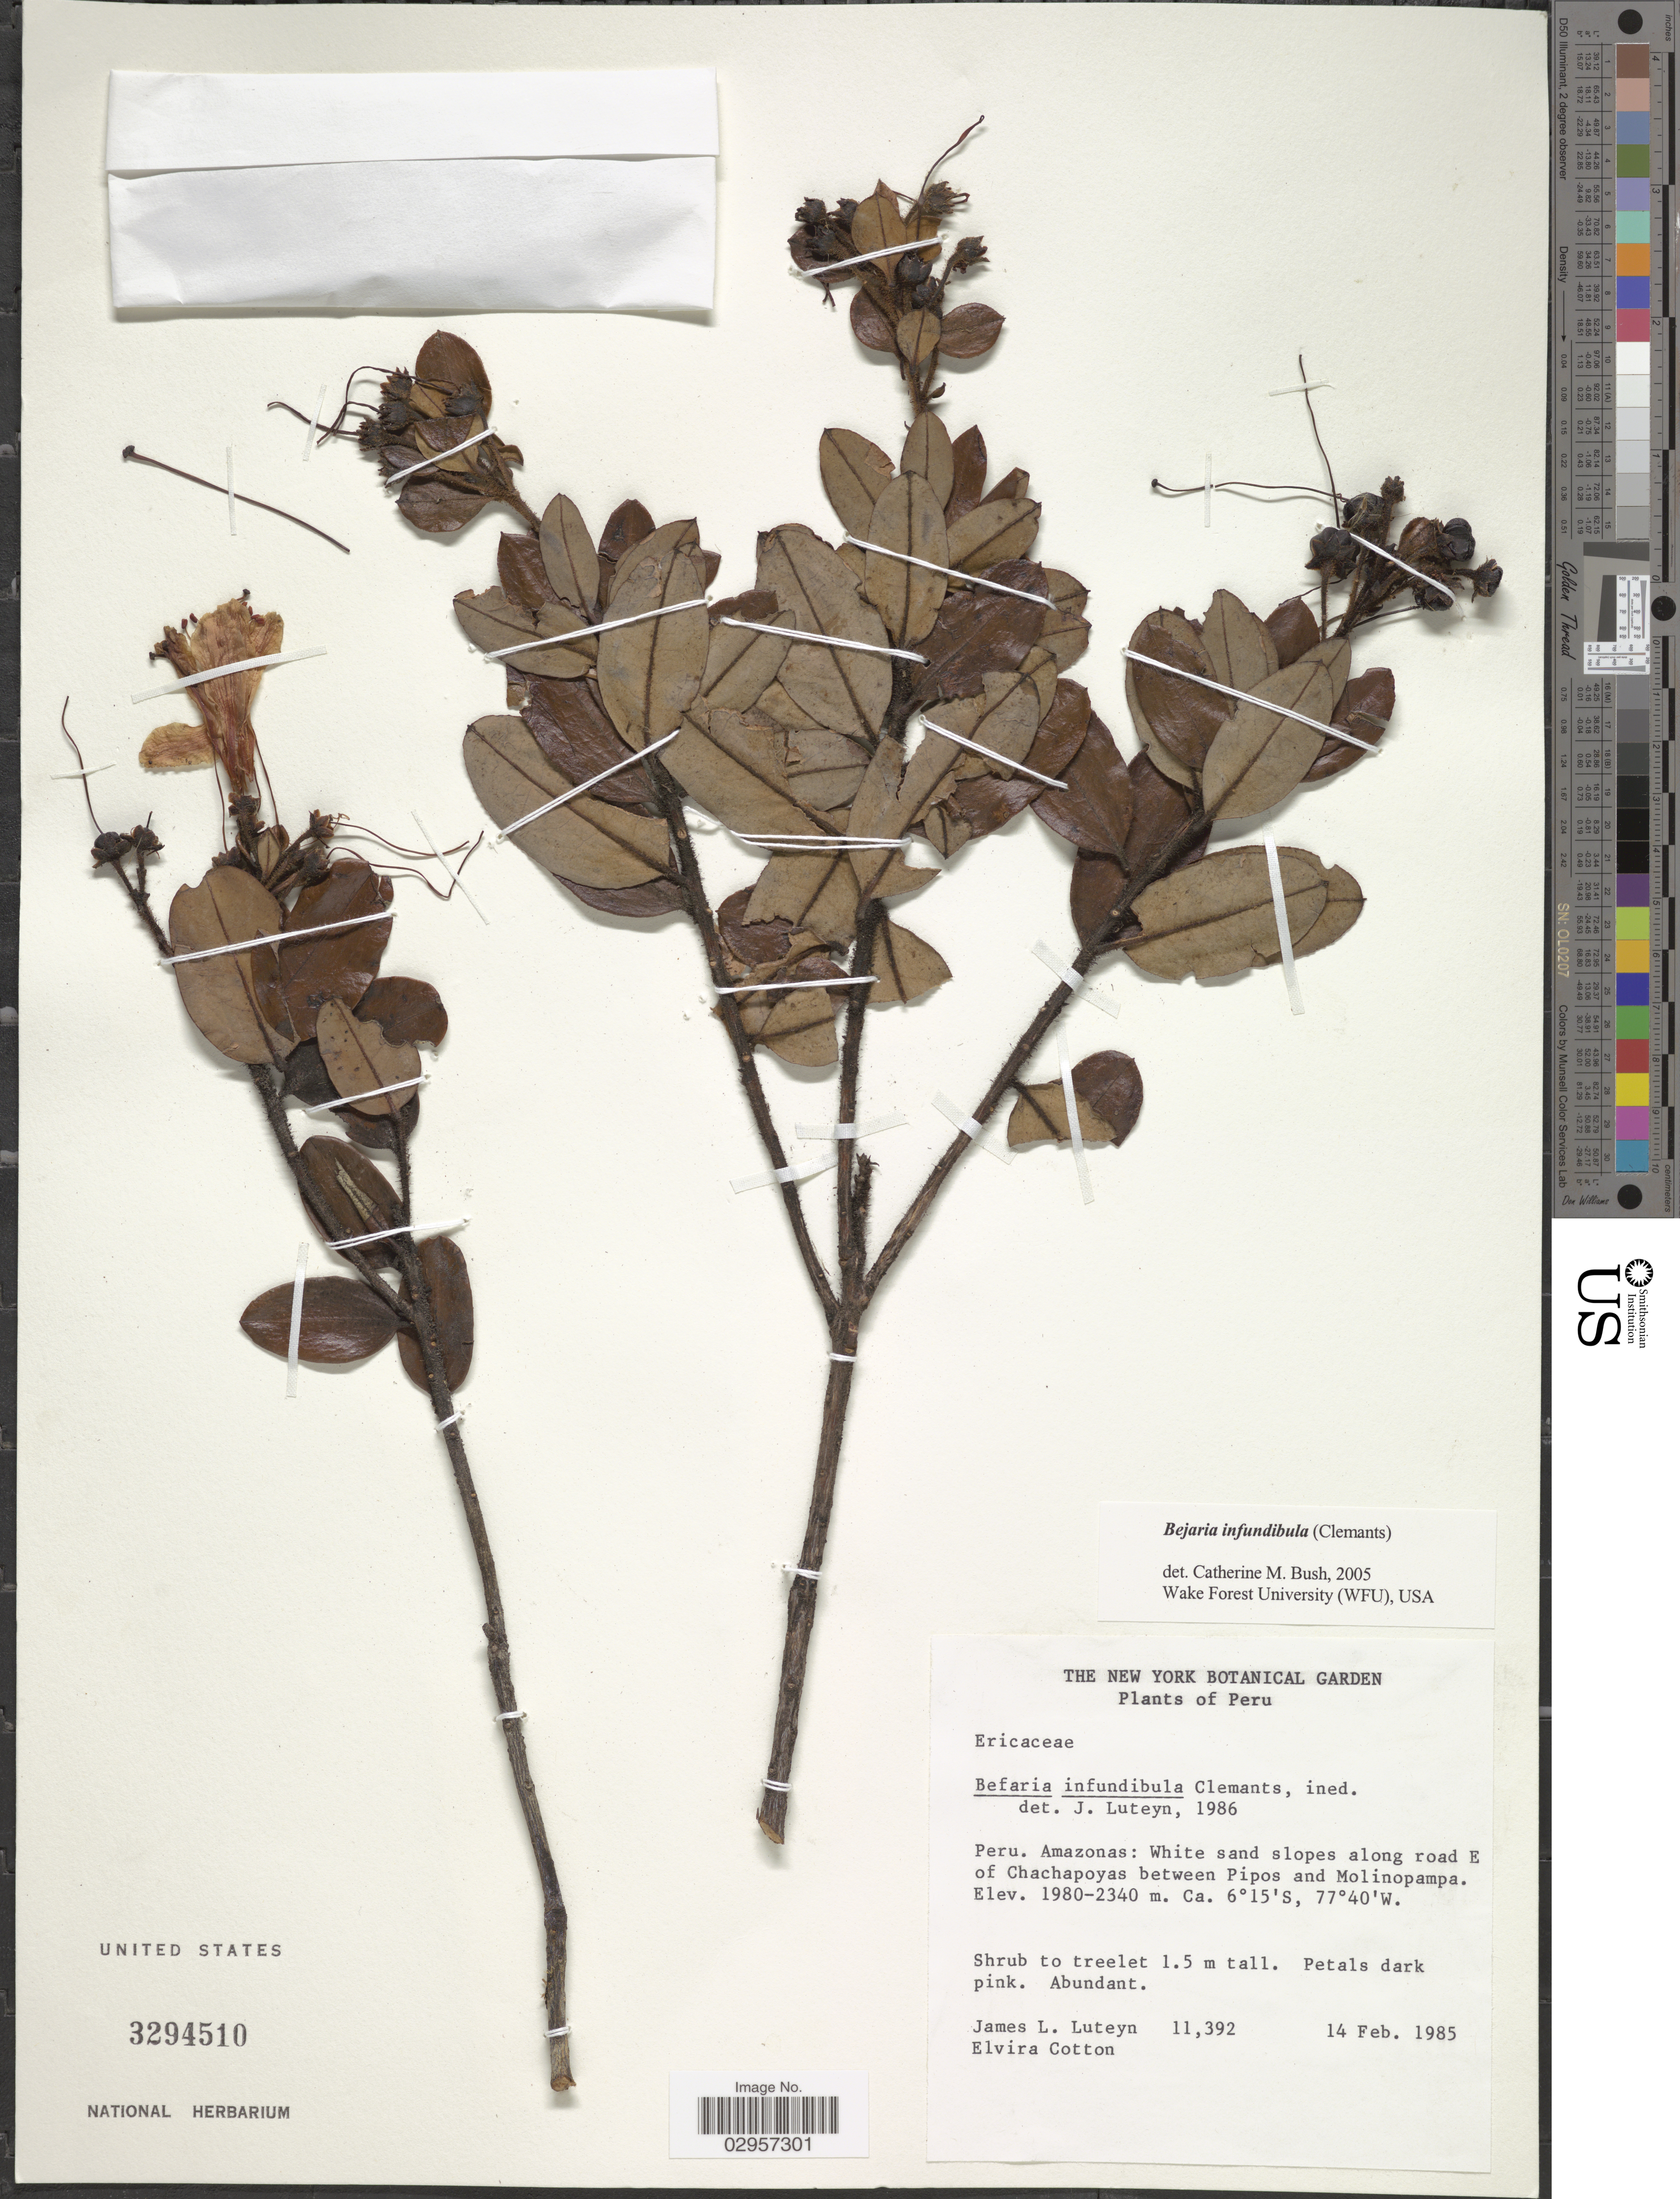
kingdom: Plantae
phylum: Tracheophyta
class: Magnoliopsida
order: Ericales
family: Ericaceae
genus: Befaria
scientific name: Befaria infundibula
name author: Clemants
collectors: J. Luteyn & E. Cotton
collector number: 11392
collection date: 1985-02-14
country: Peru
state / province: Amazonas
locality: Amazonas: White sand slopes along road E of Chachapoyas between Pipos and Molinopampa.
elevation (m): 1980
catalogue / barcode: US 3294510